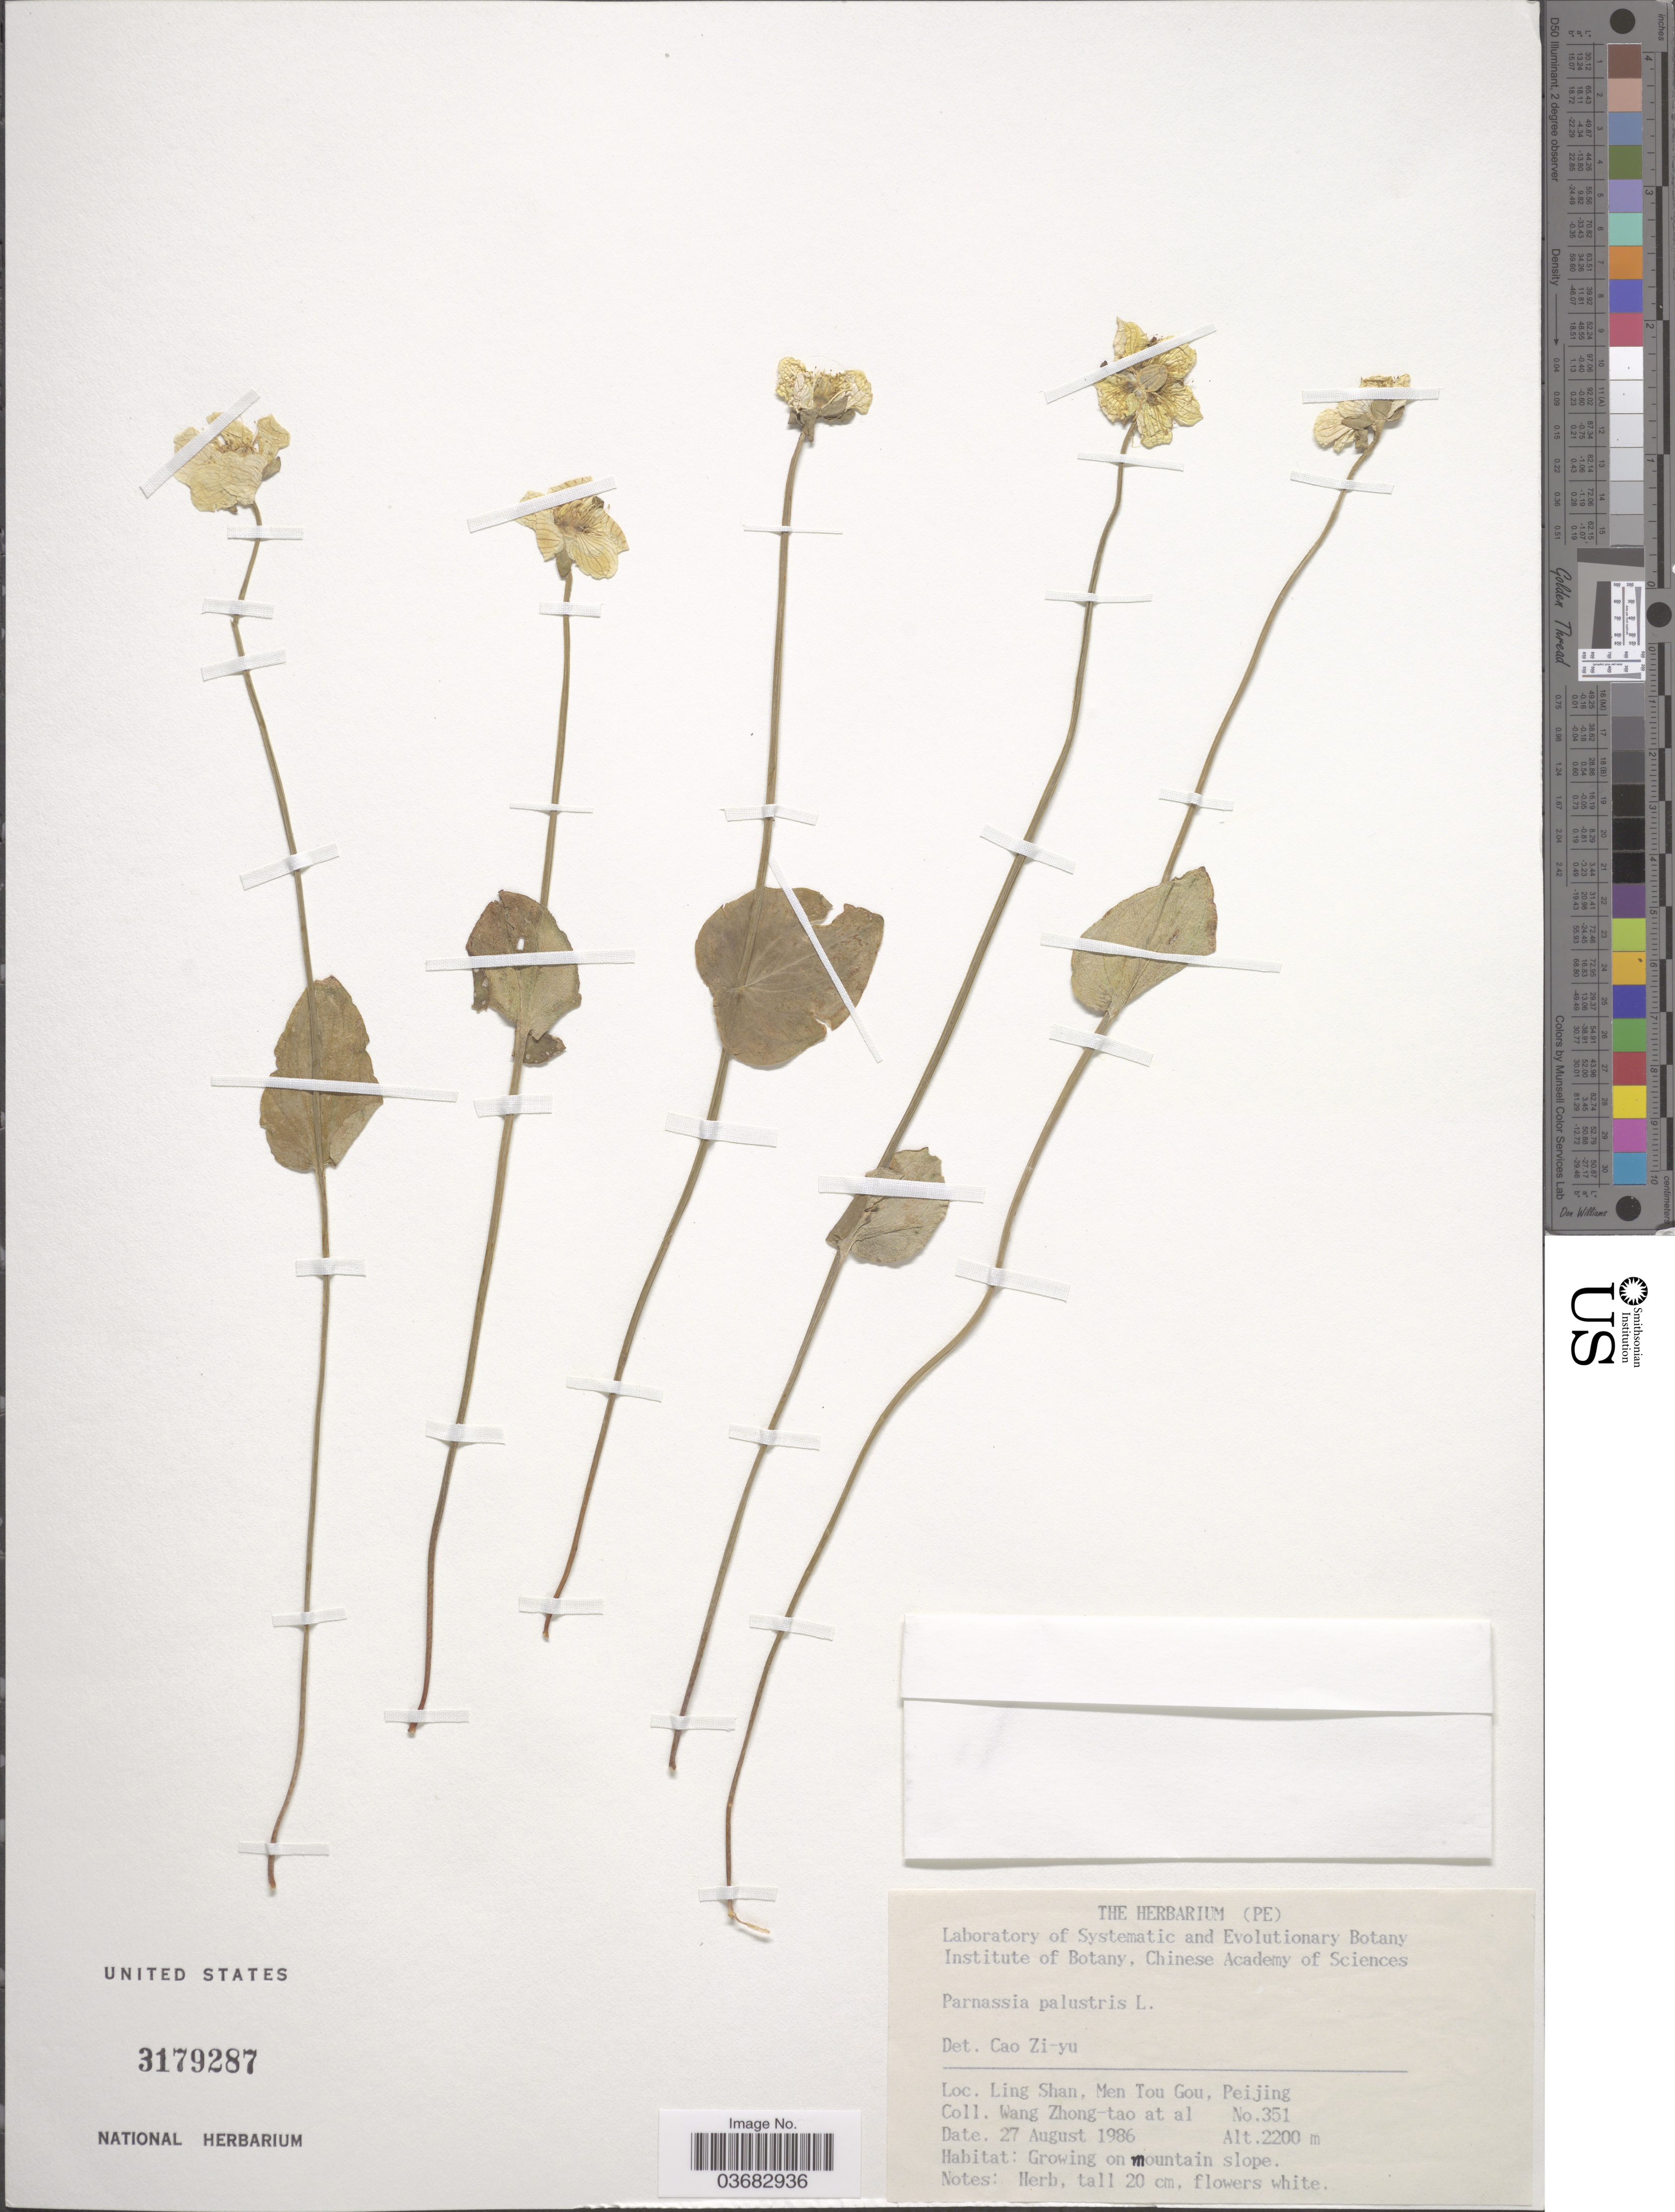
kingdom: Plantae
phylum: Tracheophyta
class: Magnoliopsida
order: Celastrales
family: Parnassiaceae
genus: Parnassia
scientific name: Parnassia palustris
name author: L.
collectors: W. Zhong-Tao & et al.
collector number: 351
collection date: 1986-08-27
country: China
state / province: Beijing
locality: Ling Shan, Men Tou Gou, Peijing.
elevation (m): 2200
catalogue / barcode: US 3179287